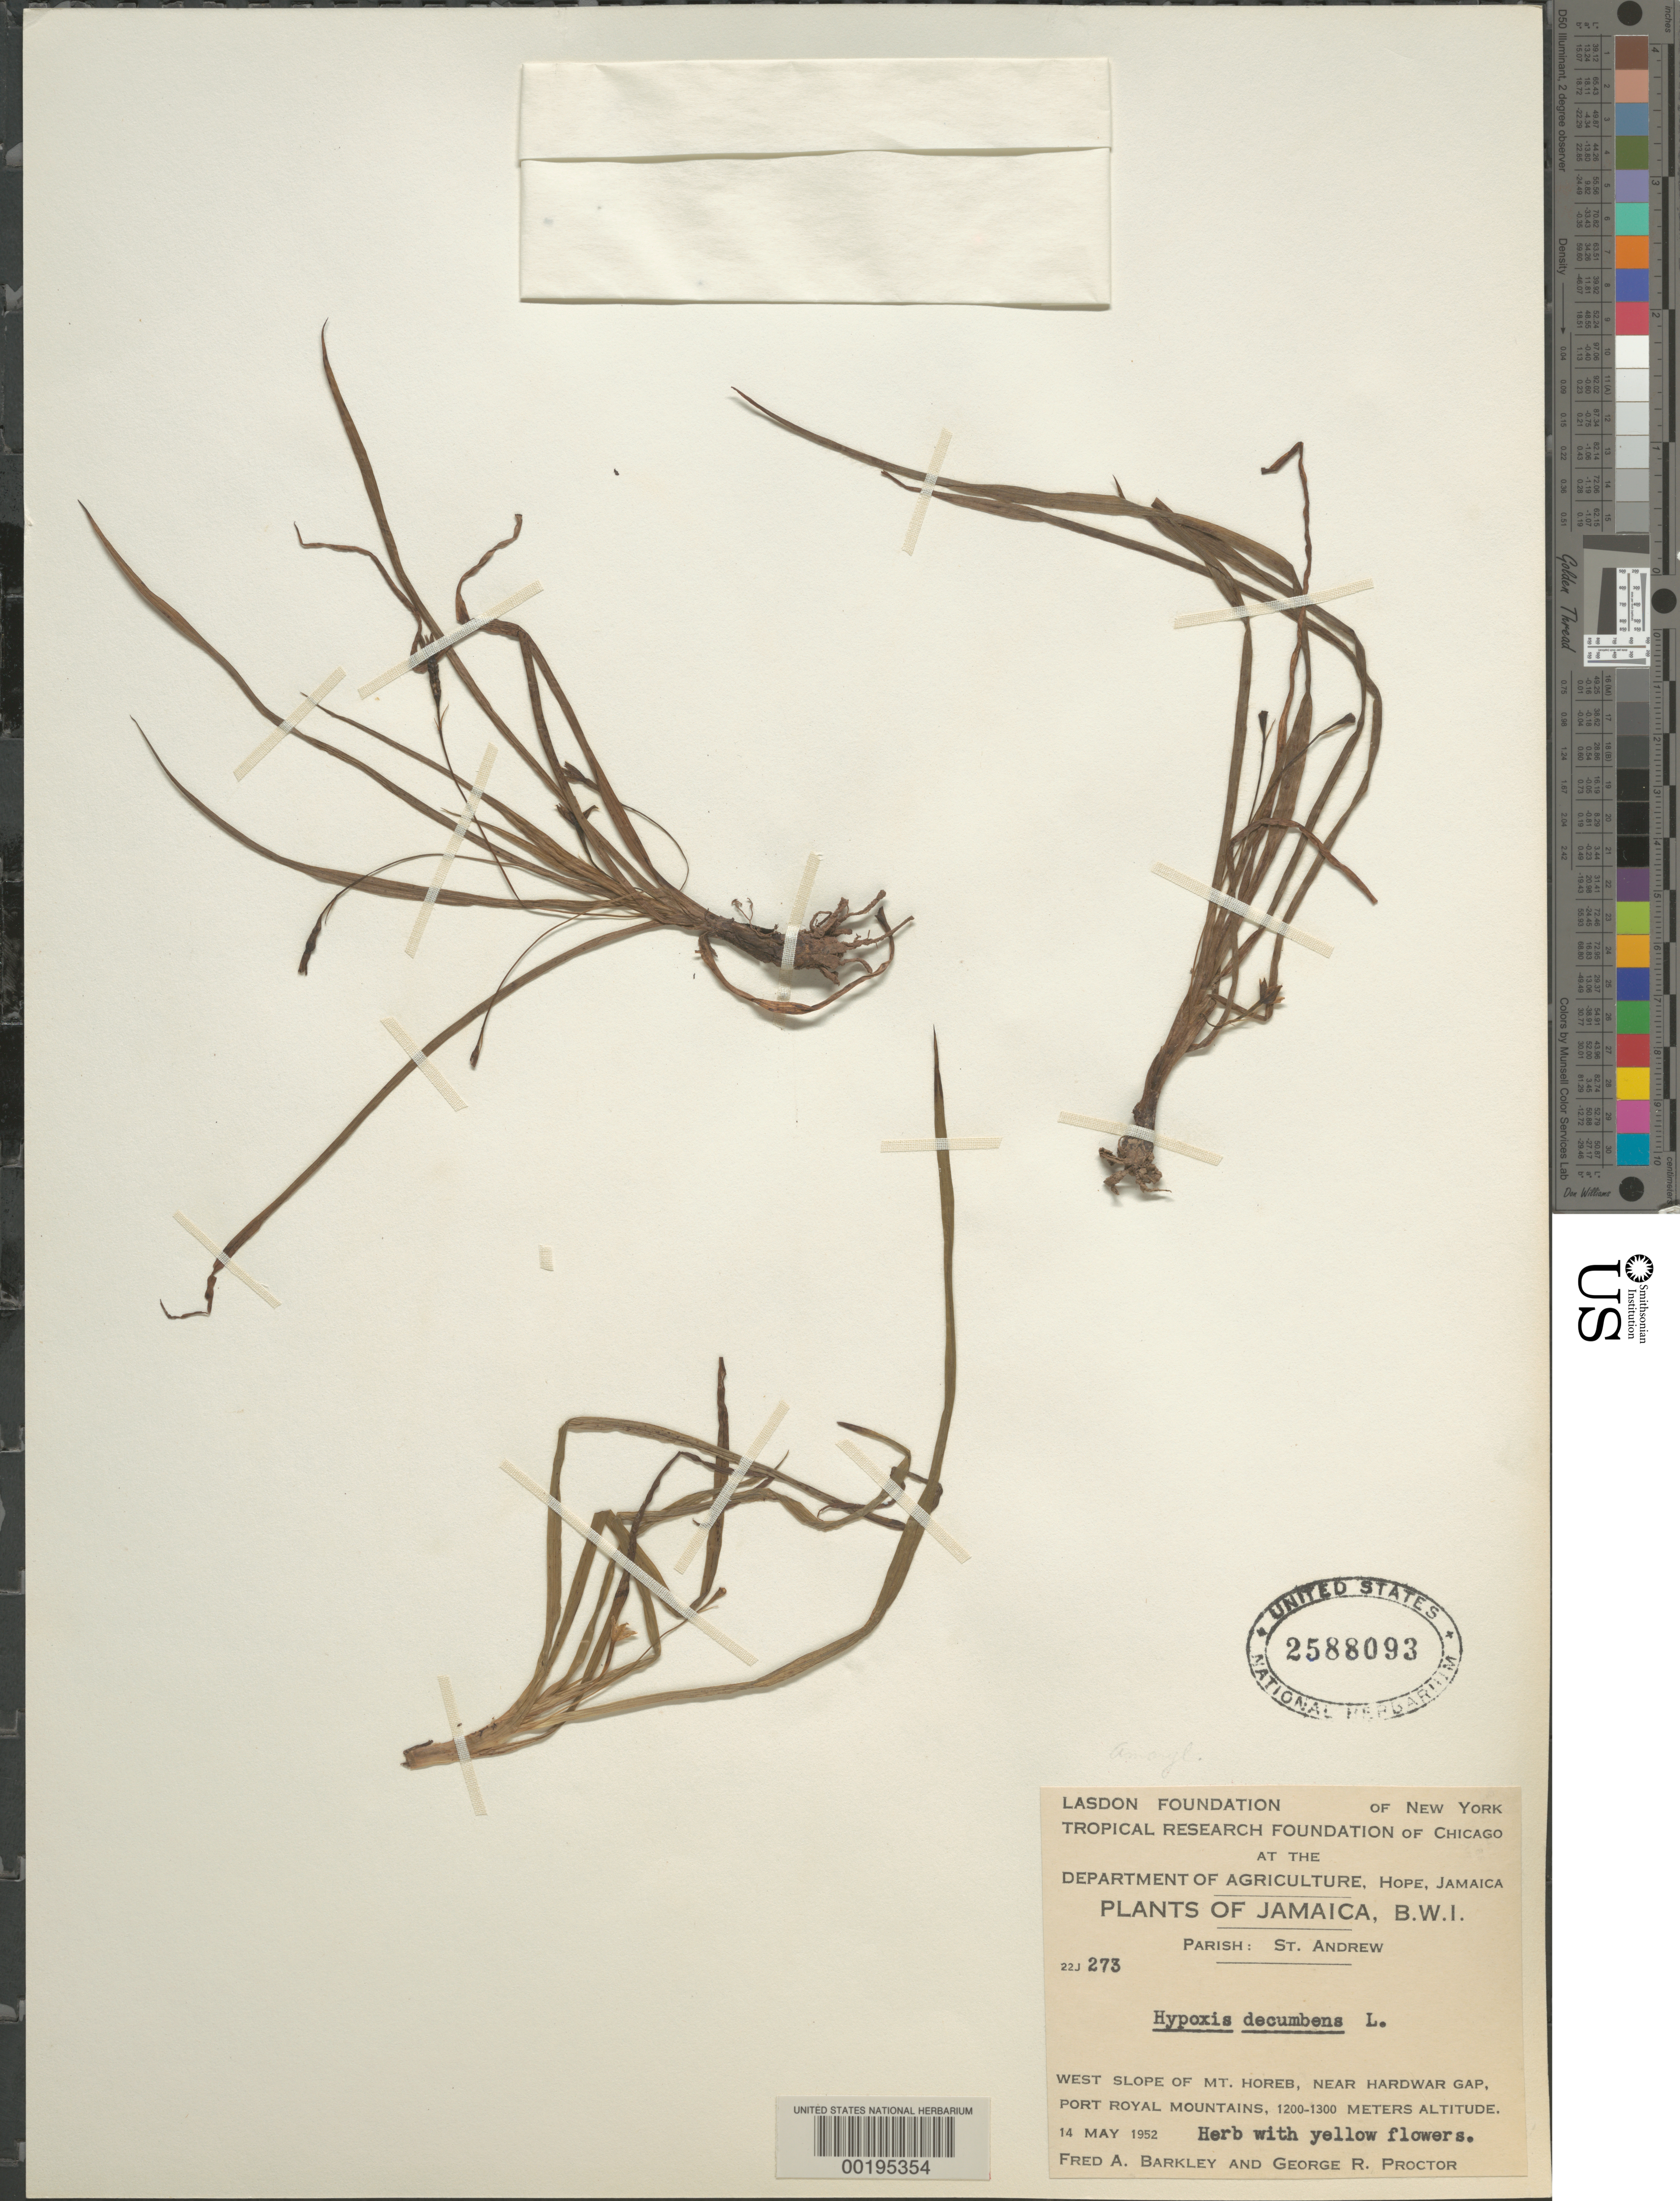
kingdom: Plantae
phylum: Tracheophyta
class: Liliopsida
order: Asparagales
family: Hypoxidaceae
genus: Hypoxis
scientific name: Hypoxis decumbens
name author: L.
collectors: F. A. Barkley & G. R. Proctor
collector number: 22j273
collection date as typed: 14 May 1952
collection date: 1952-05-14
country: Jamaica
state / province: Saint Andrew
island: Greater Antilles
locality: W slope of mt. horeb, near hardwar gap, port royal mountains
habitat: Wet places on mountain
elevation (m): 1200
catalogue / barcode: US 2588093